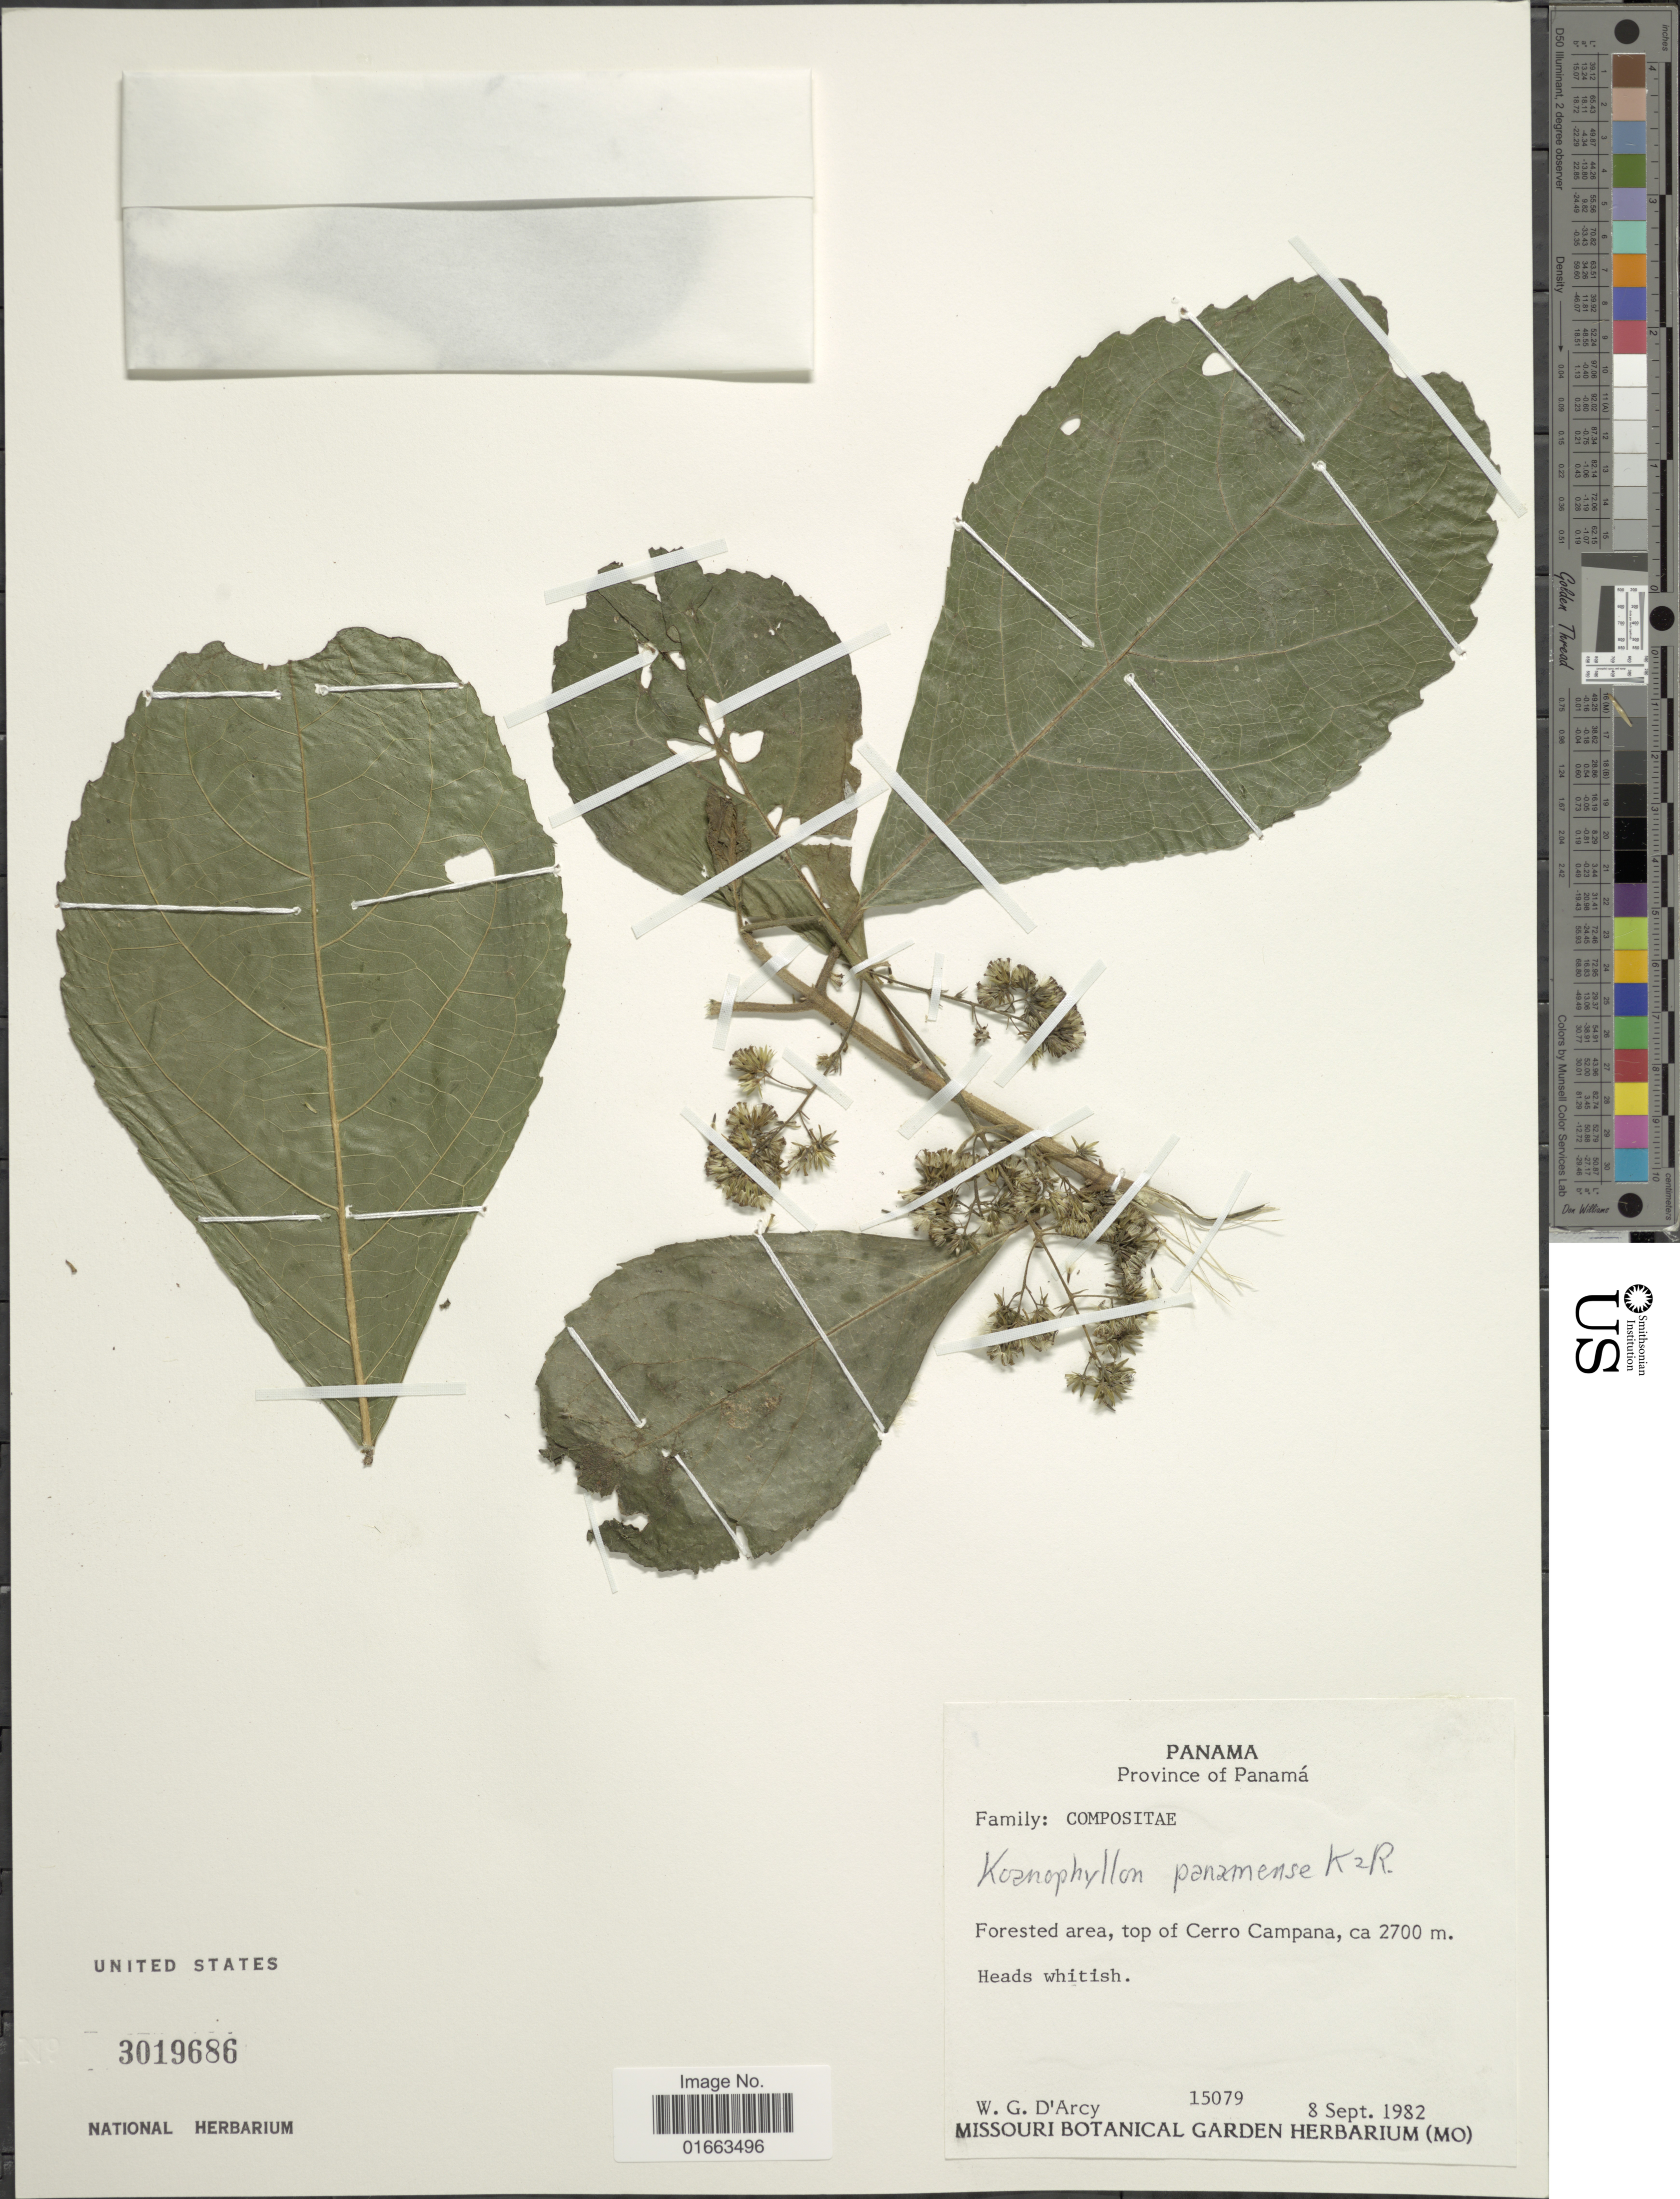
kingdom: Plantae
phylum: Tracheophyta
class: Magnoliopsida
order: Asterales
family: Asteraceae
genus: Koanophyllon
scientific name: Koanophyllon panamensis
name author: R.M. King & H. Rob.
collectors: W. G. D'Arcy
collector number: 15079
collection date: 1982-09-08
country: Panama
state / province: Panamá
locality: Forested area, top of Cerro Campana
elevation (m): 2700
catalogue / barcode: US 3019686